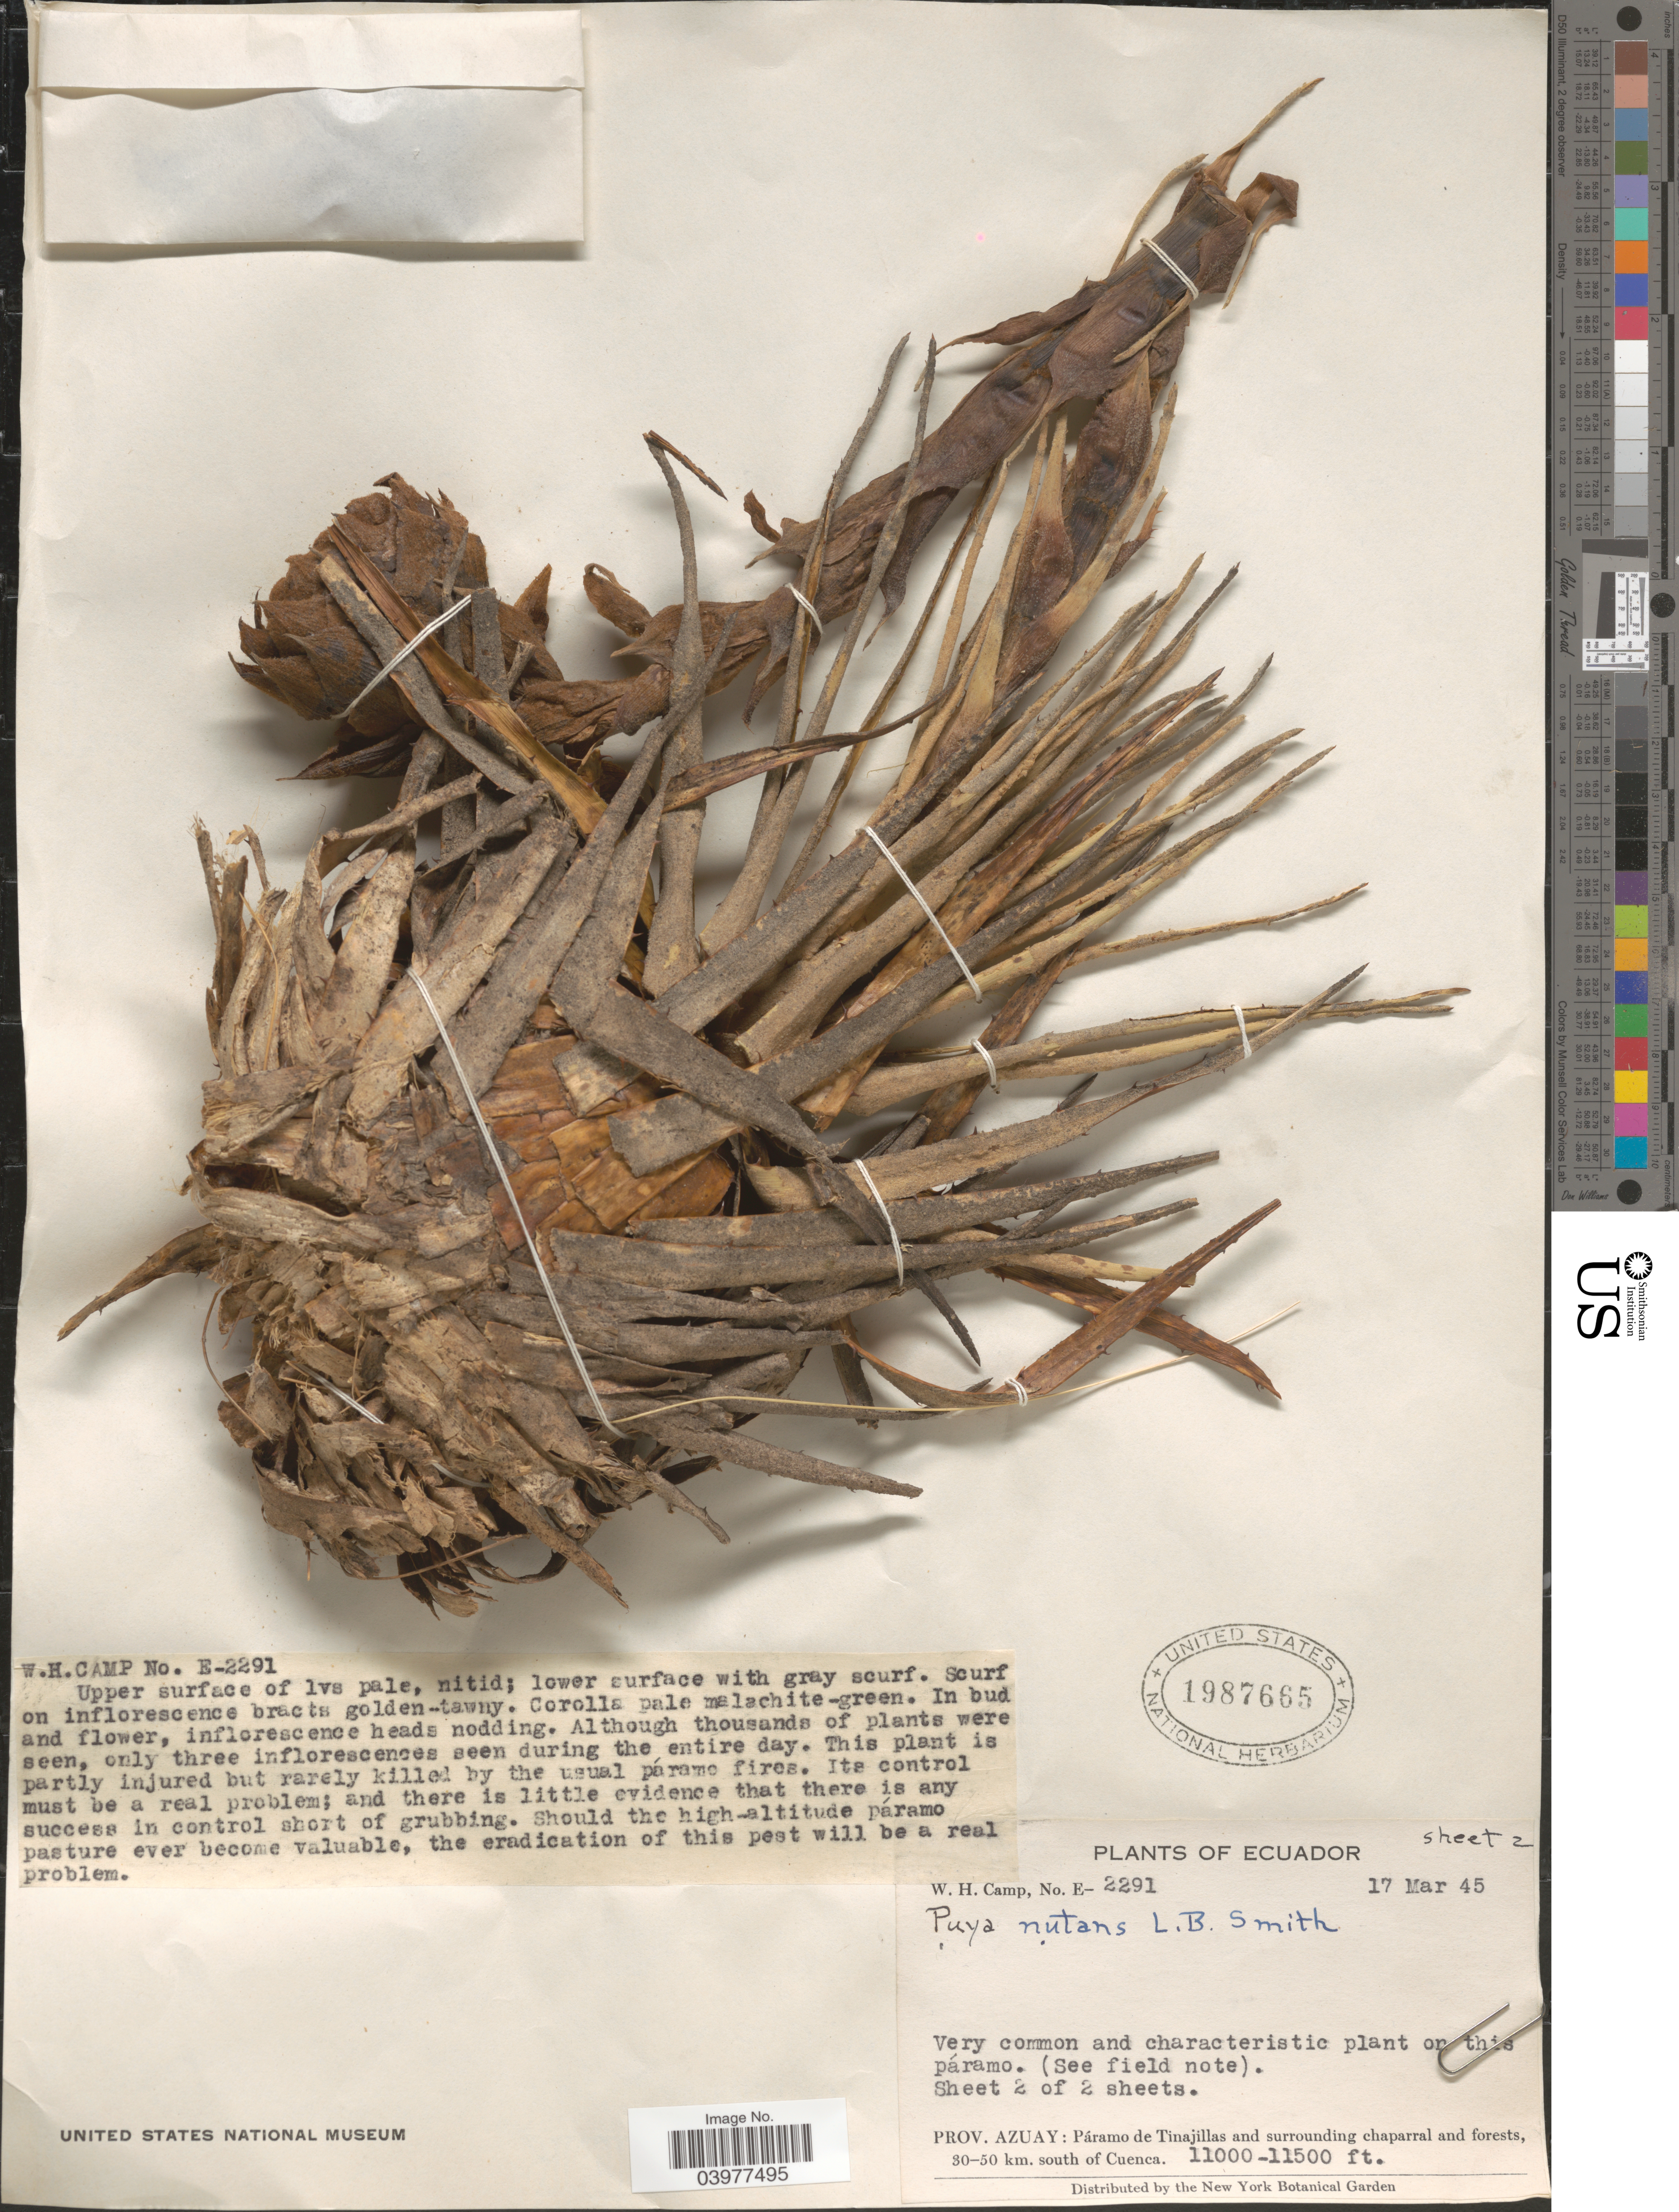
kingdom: Plantae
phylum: Tracheophyta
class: Liliopsida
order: Poales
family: Bromeliaceae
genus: Puya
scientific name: Puya nutans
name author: L.B. Sm.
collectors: W. H. Camp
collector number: E2291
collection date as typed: Transcribed d/m/y: 17/3/45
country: Ecuador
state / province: Azuay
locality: Páramo de Tinajillas and surrounding chaparral and forests, 30-50 km. south of Cuenca.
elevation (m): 3353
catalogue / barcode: US 1987665